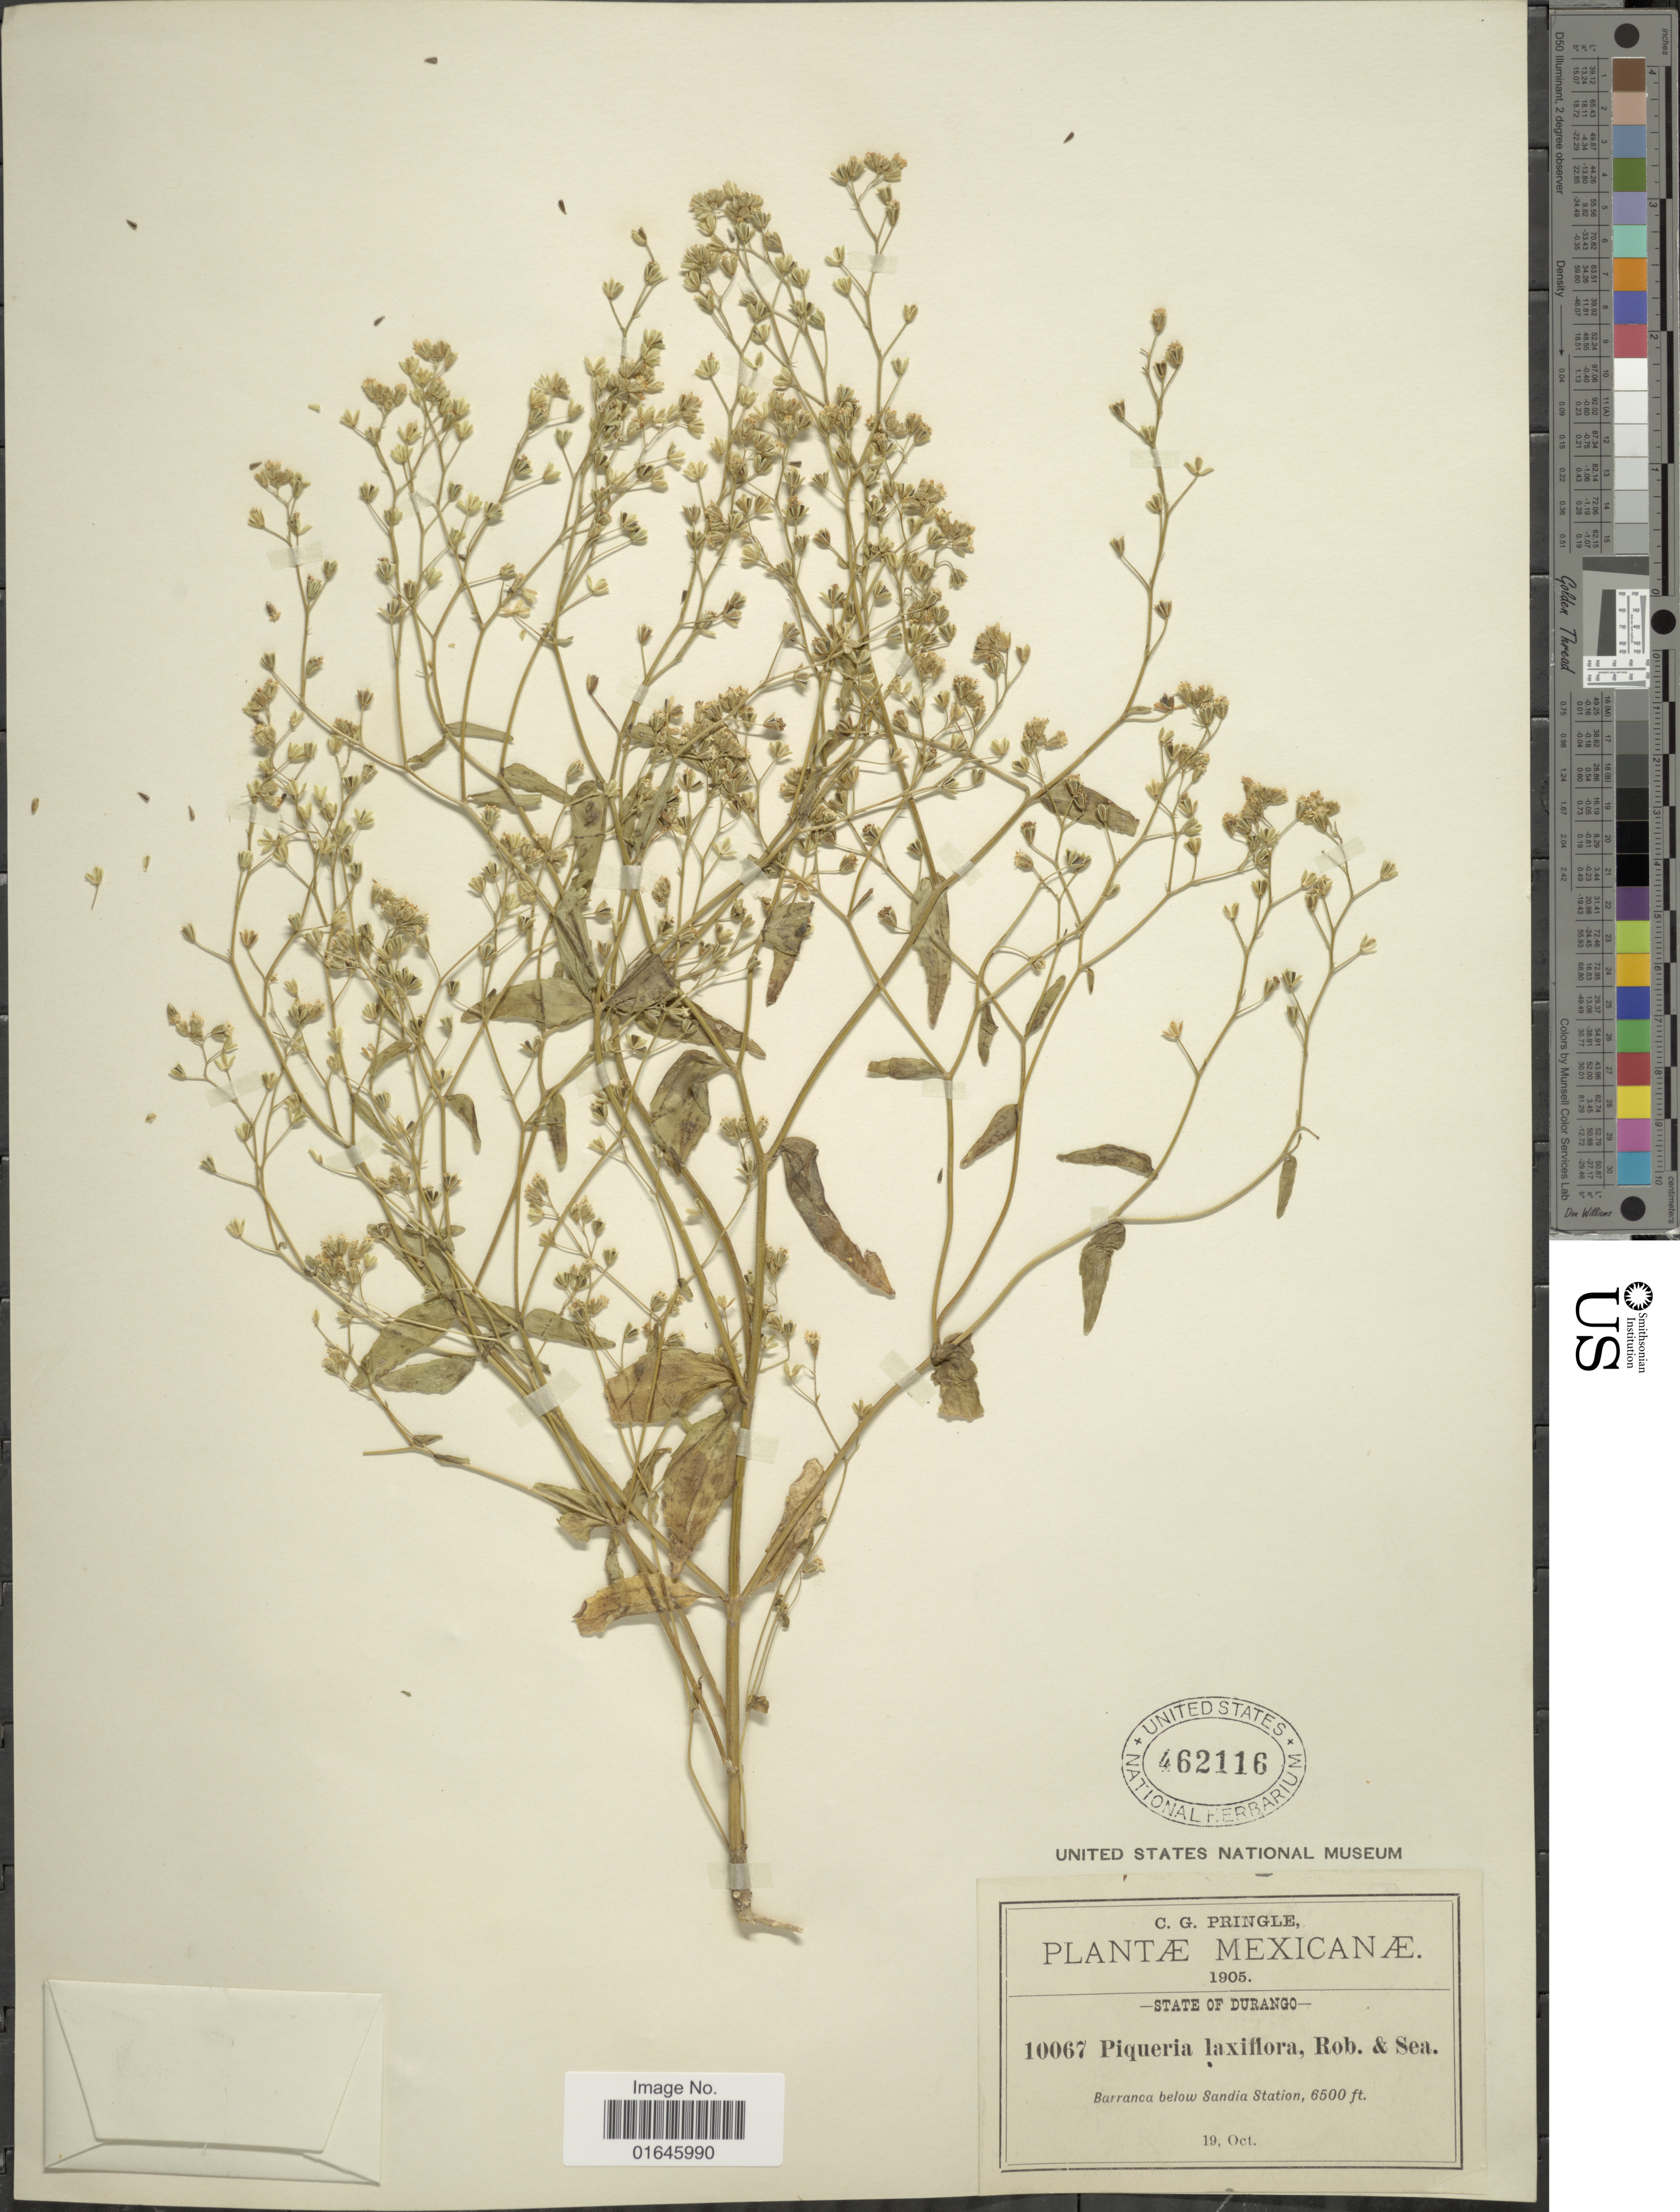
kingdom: Plantae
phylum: Tracheophyta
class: Magnoliopsida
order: Asterales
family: Asteraceae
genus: Piqueria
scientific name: Piqueria laxiflora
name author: B.L. Rob. & Seaton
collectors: C. G. Pringle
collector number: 10067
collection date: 1905-10-19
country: Mexico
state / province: Durango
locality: Barranca below Sandia Station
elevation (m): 1981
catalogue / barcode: US 462116